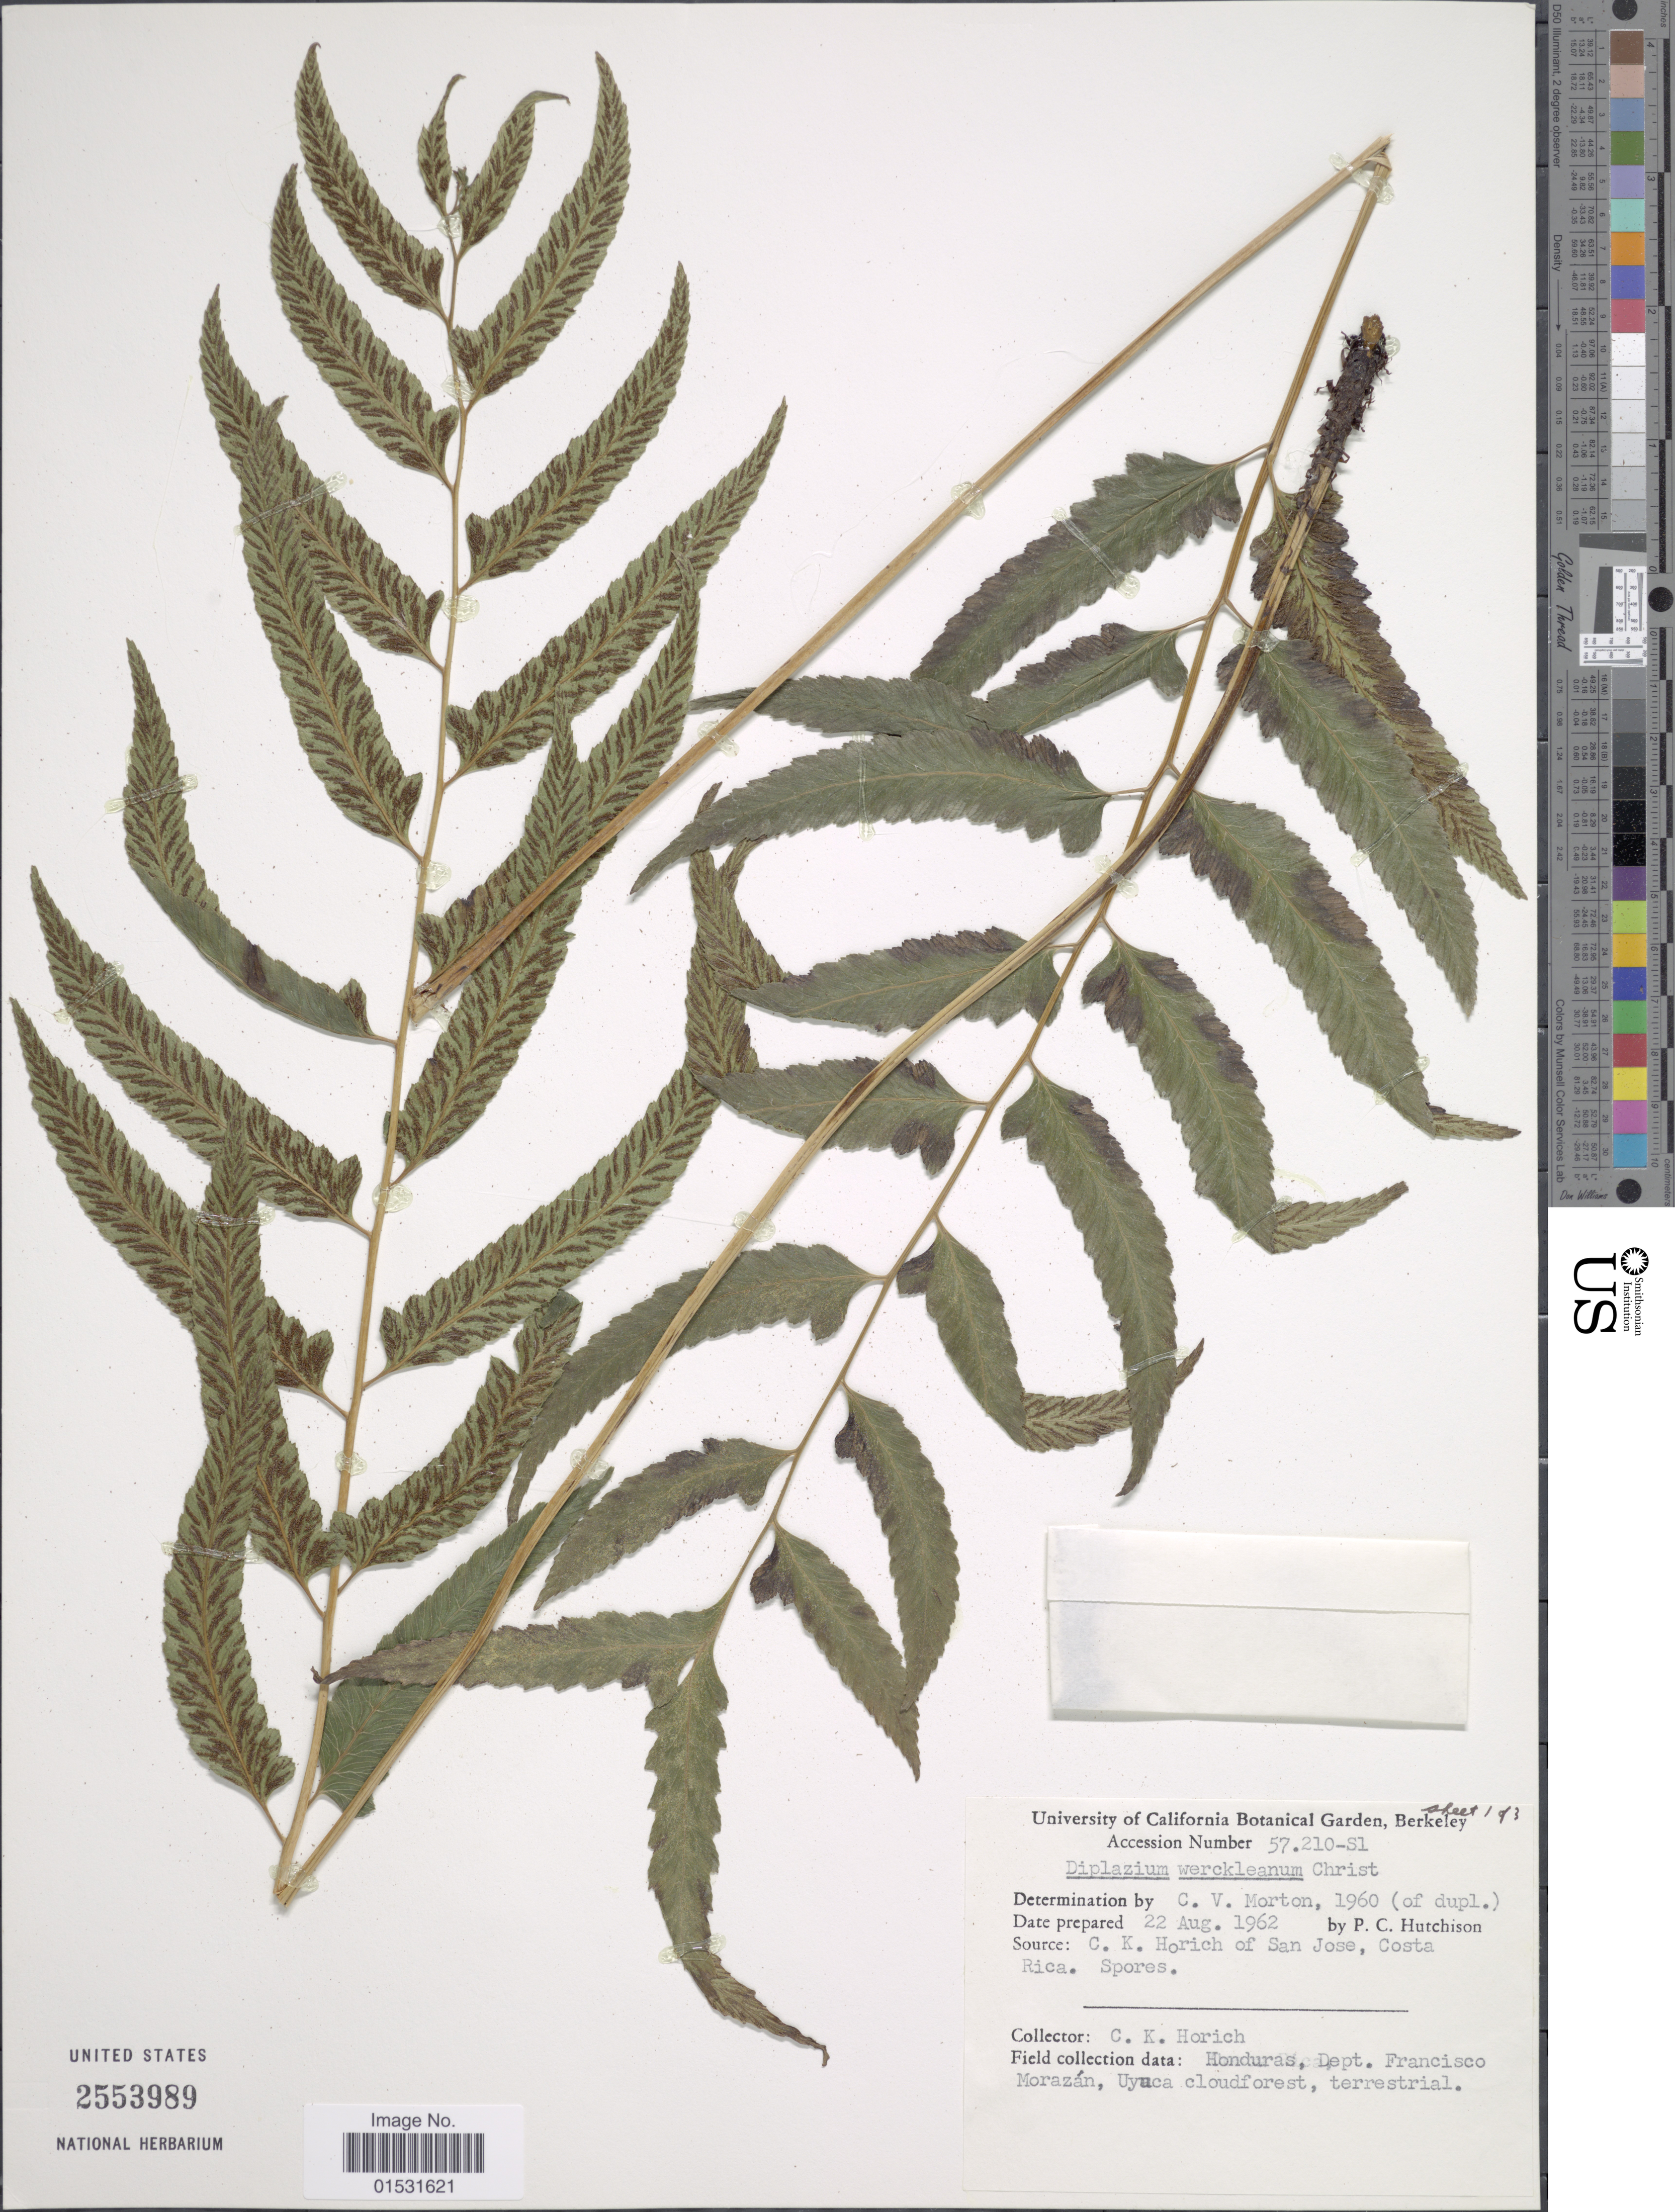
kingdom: Plantae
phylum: Tracheophyta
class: Polypodiopsida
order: Polypodiales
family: Athyriaceae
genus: Diplazium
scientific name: Diplazium werckleanum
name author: Christ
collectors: P. C. Hutchison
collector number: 57.210-S1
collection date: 1962-08-22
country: United States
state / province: California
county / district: Alameda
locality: University of California Botanical Garden, Berkeley.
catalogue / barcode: US 2553989